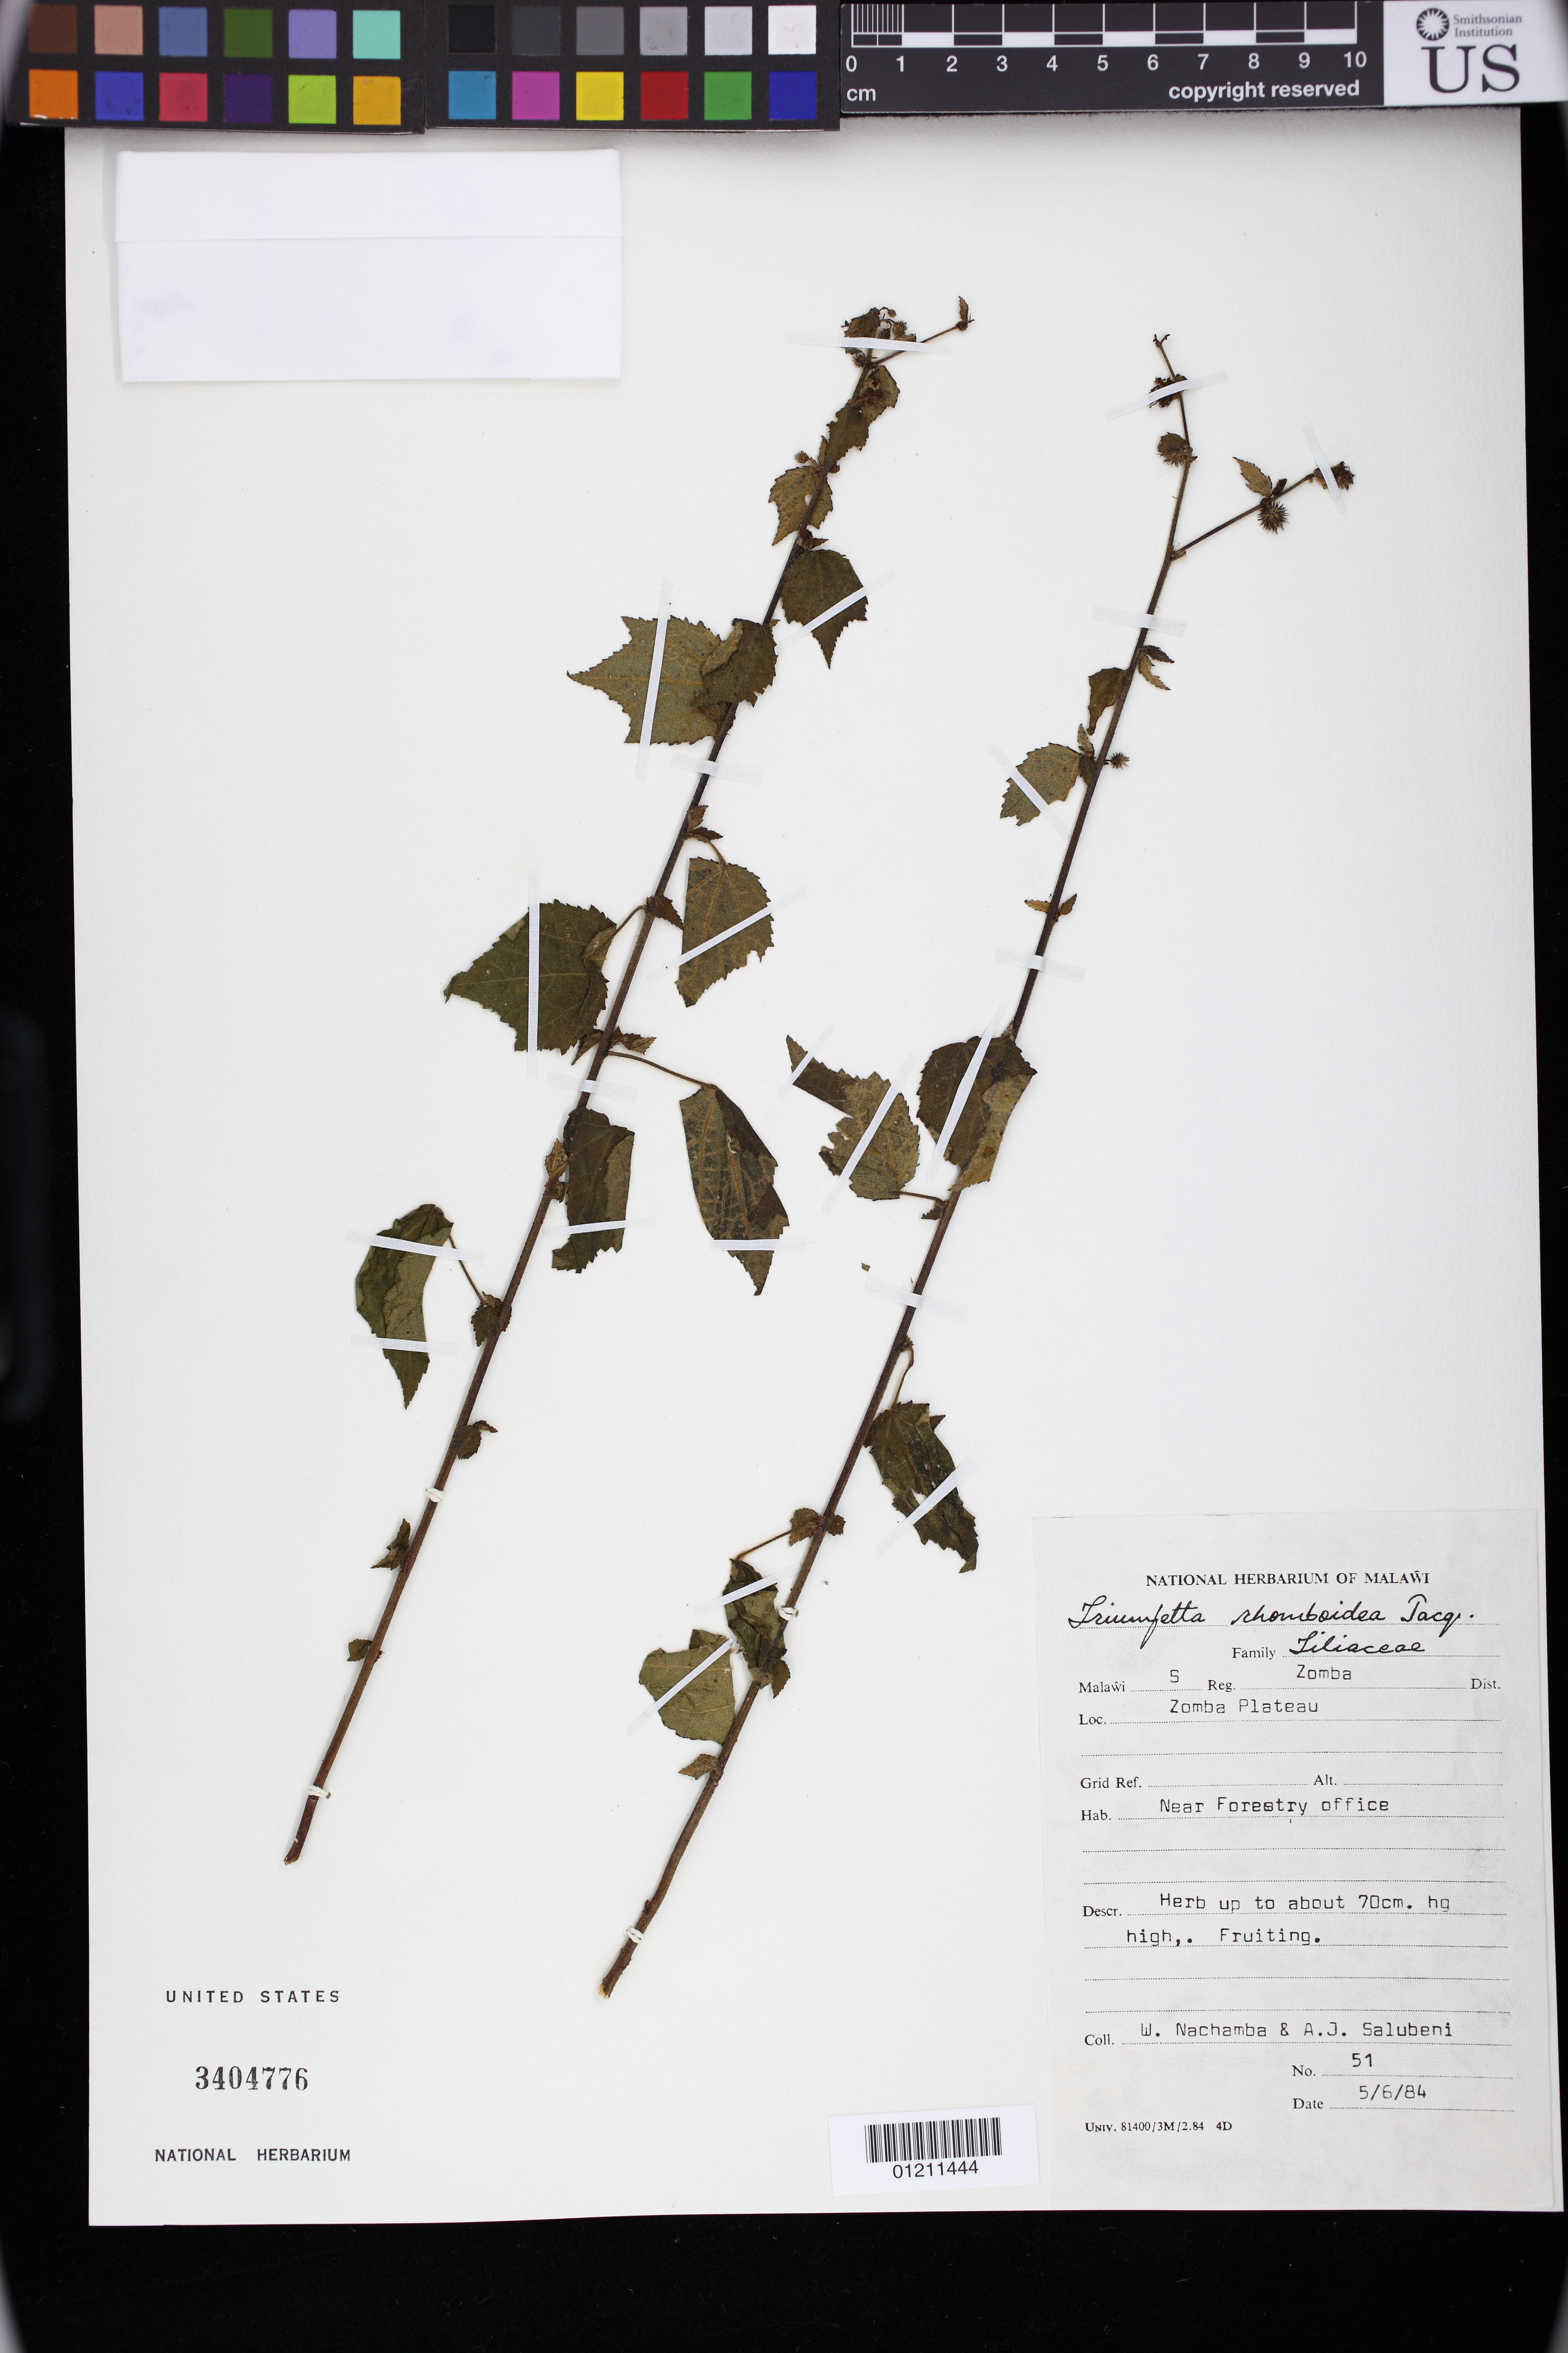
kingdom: Plantae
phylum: Tracheophyta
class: Magnoliopsida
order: Malvales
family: Malvaceae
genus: Triumfetta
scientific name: Triumfetta rhomboidea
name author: Jacq.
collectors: W. Nachamba & A. J. Salubeni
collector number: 51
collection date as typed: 06 May 1984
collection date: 1984-05-06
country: Malawi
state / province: Southern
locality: S. Reg., Zomba, Zomba Plateau. Near Forestry office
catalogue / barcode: US 3404776